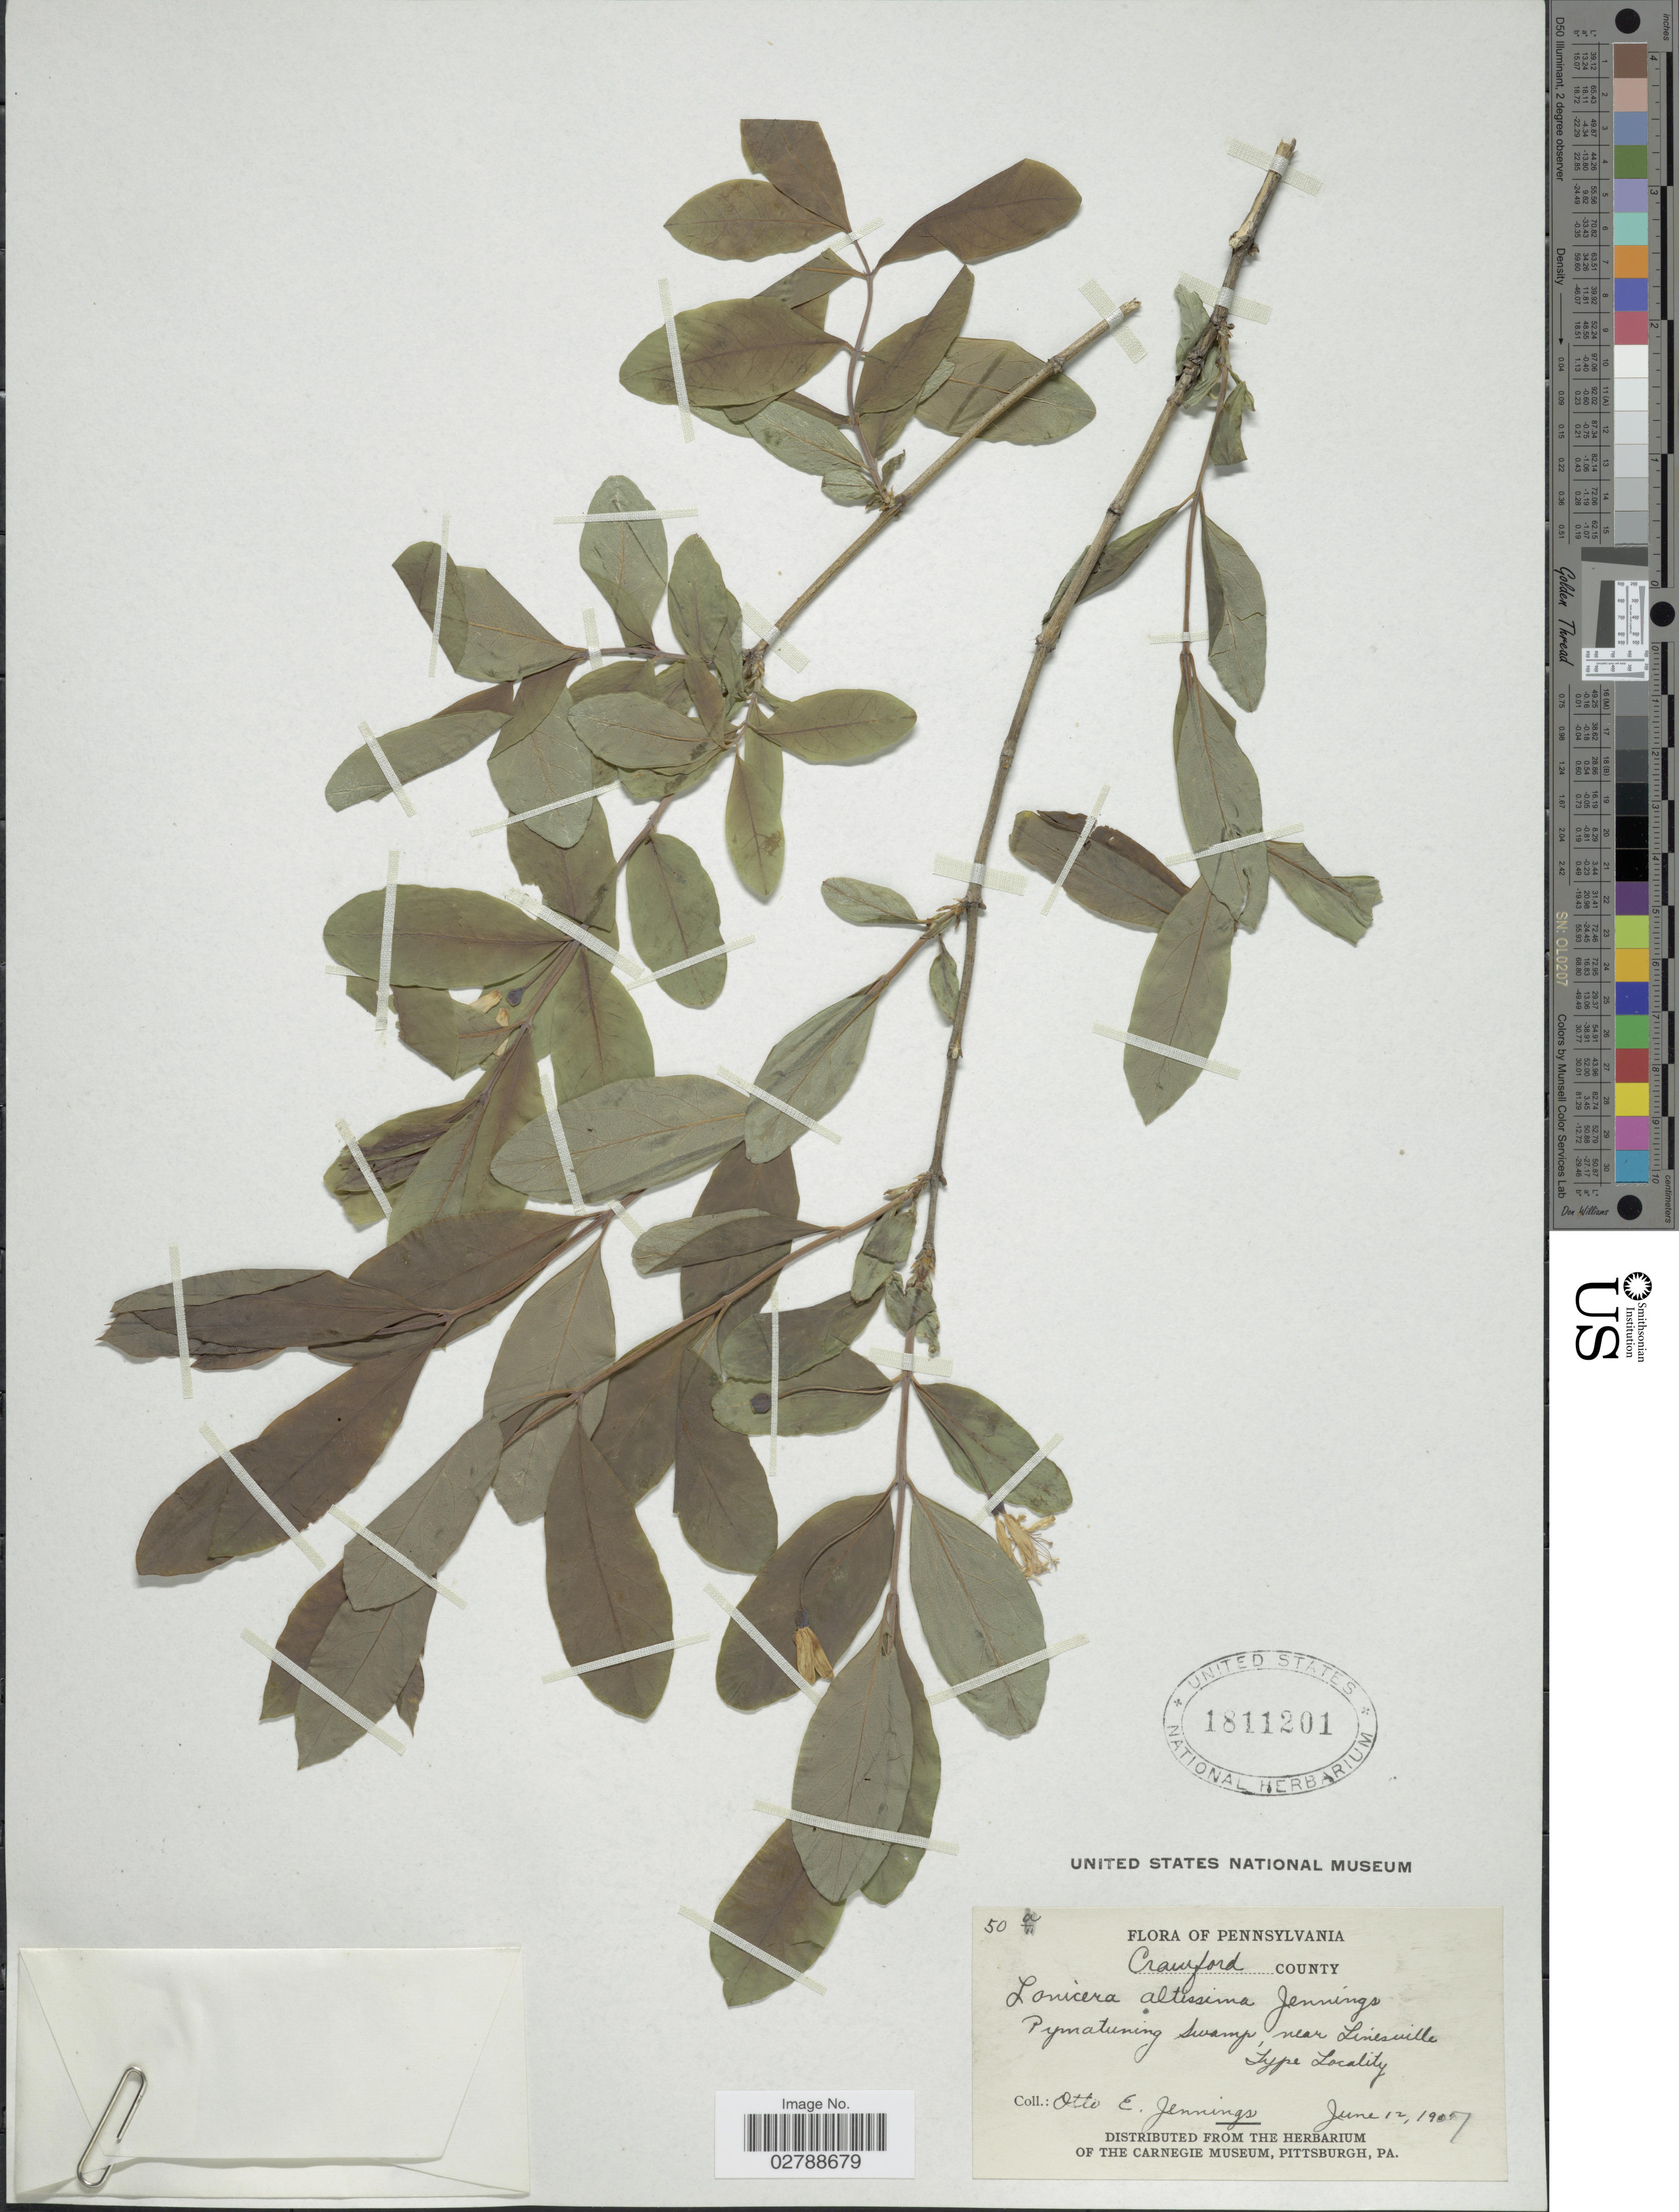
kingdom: Plantae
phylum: Tracheophyta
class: Magnoliopsida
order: Dipsacales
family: Caprifoliaceae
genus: Lonicera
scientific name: Lonicera altissima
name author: Jenn.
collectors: O. E. Jennings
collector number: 50a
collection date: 1901-06-12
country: United States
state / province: Pennsylvania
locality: Crawford County. Pymatuning swamp, near Linesville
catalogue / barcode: US 1811201